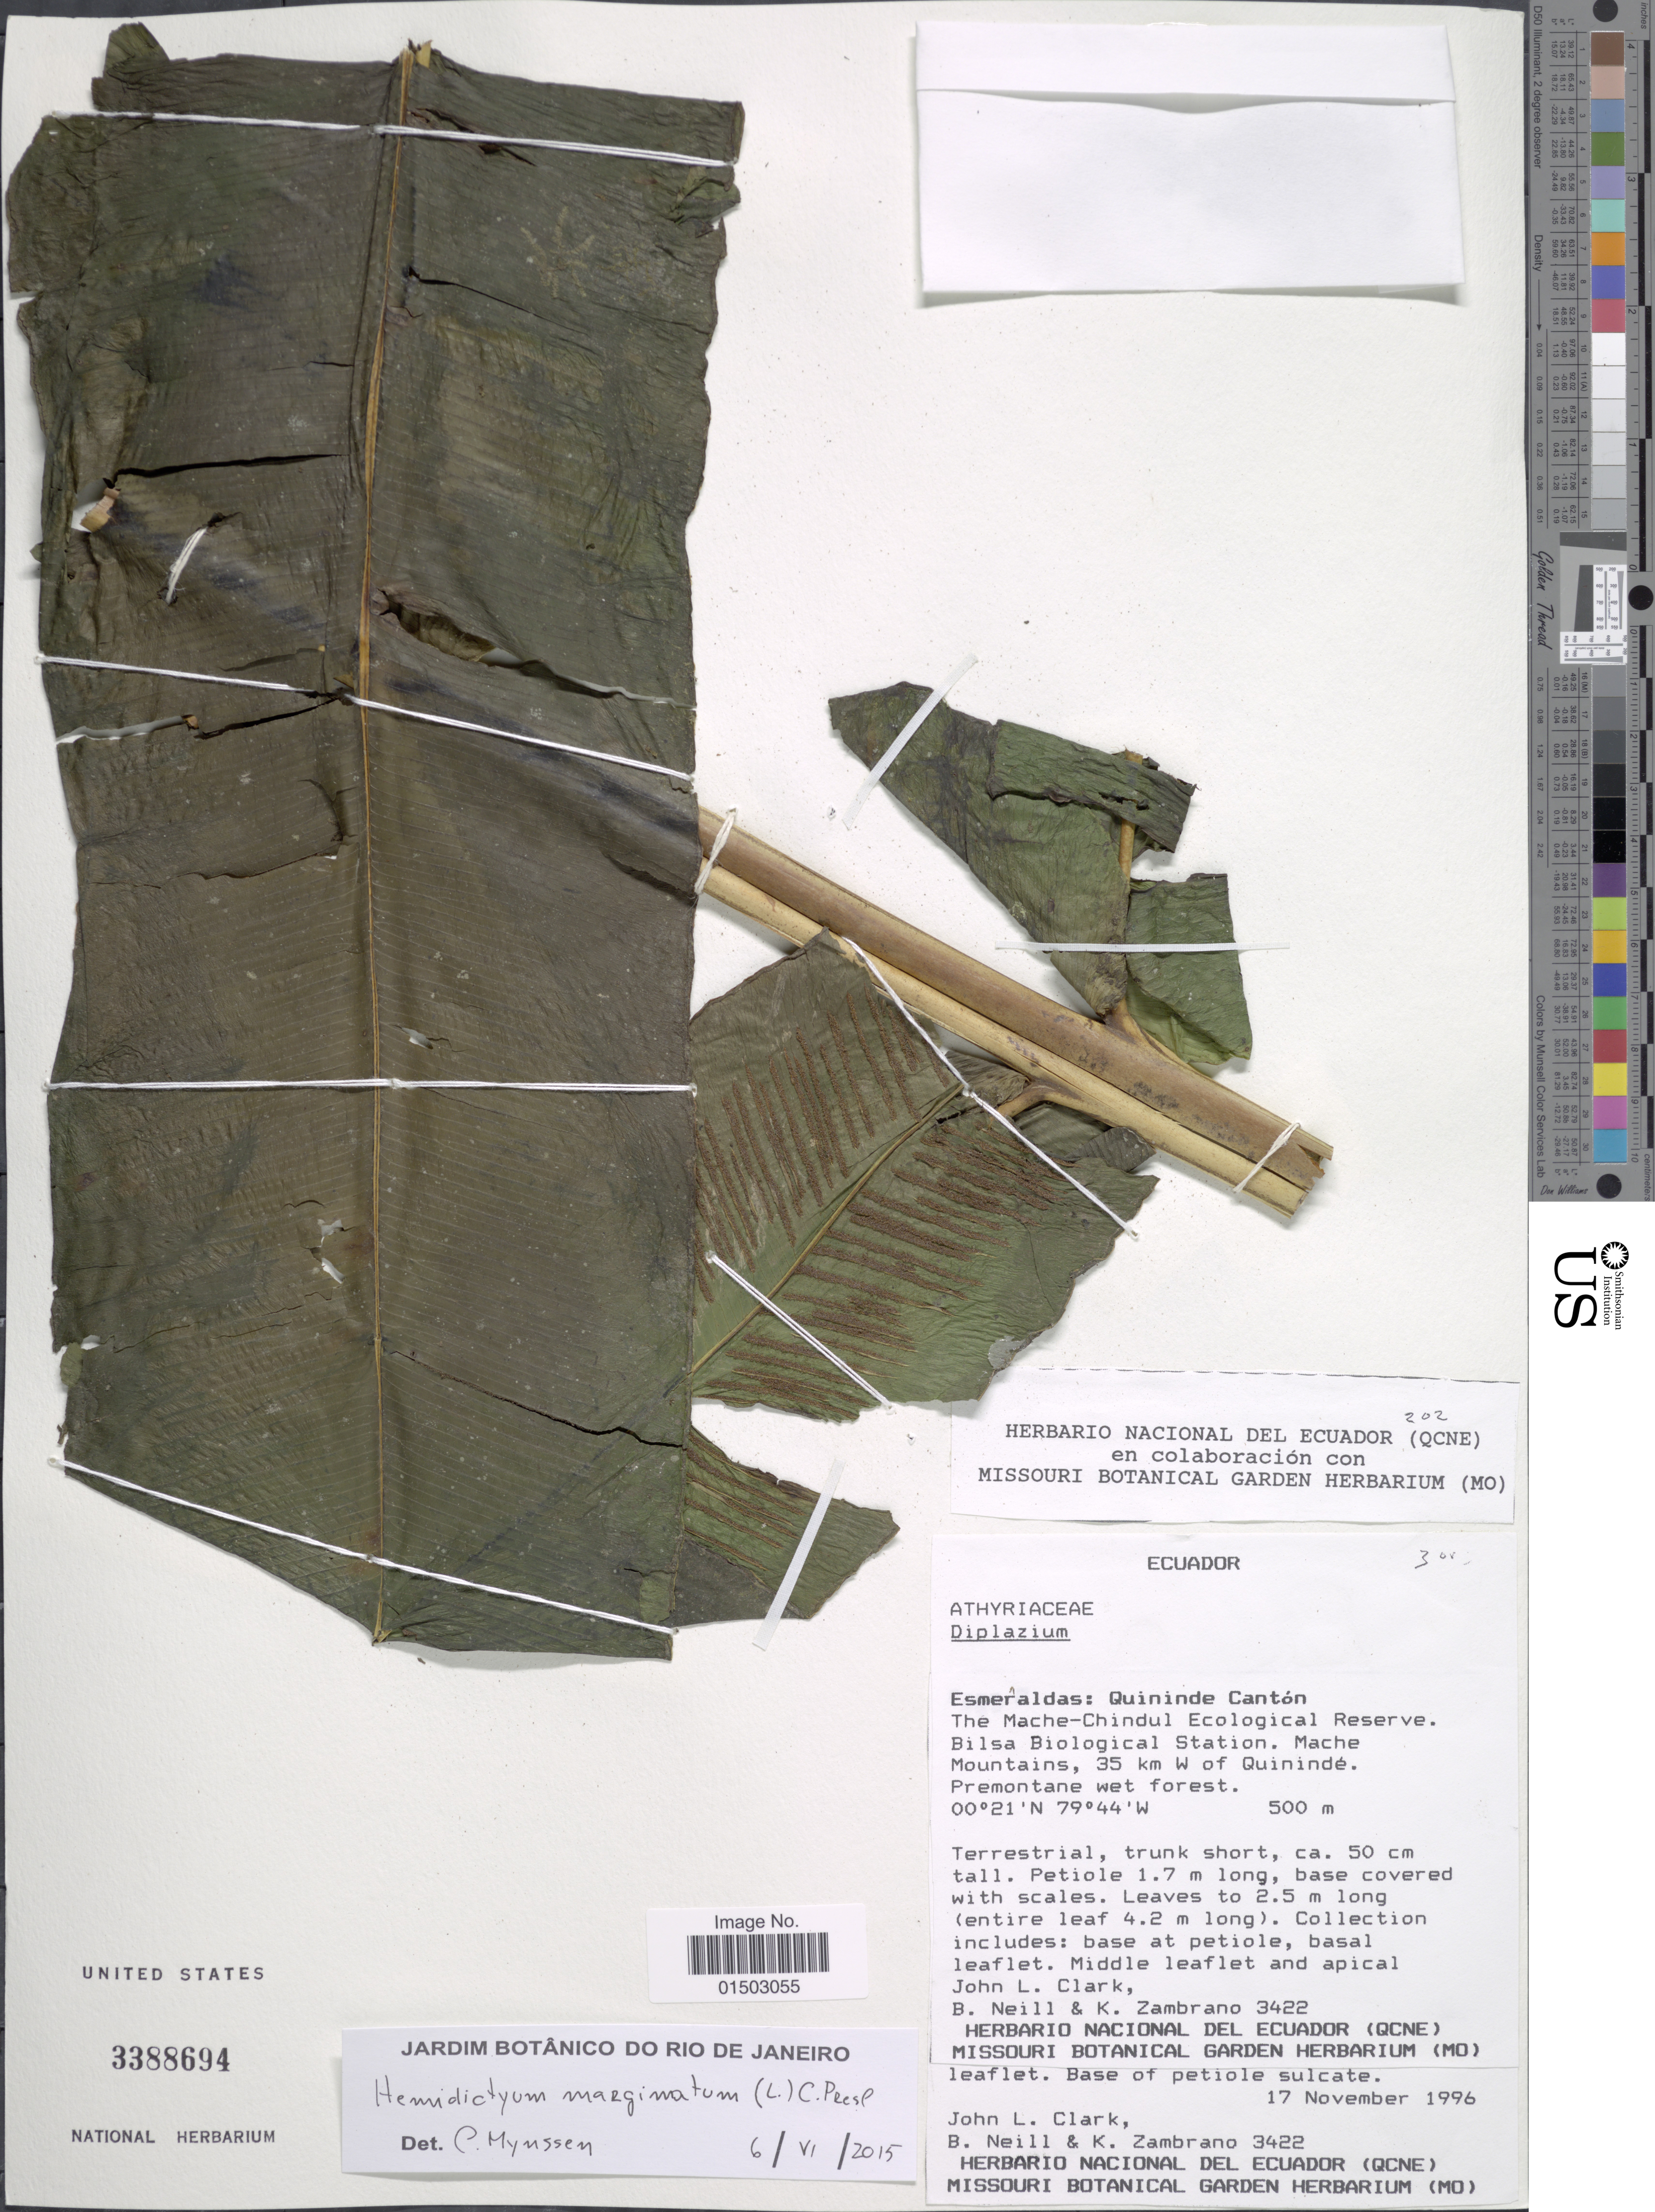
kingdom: Plantae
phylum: Tracheophyta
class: Polypodiopsida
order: Polypodiales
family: Hemidictyaceae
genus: Hemidictyum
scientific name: Hemidictyum marginatum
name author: (L.) C. Presl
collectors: J. L. Clark, B. Neill & K. Zambrano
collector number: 3422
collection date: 1996-11-17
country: Ecuador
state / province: Esmeraldas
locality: Ecuador, Esmeraldas: Quininde Cantón.The Mache-Chindul Ecological Reserve, Bilsa Biological Station. Mache Mountains, 35 km W of Quinindé.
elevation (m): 500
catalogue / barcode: US 3388694